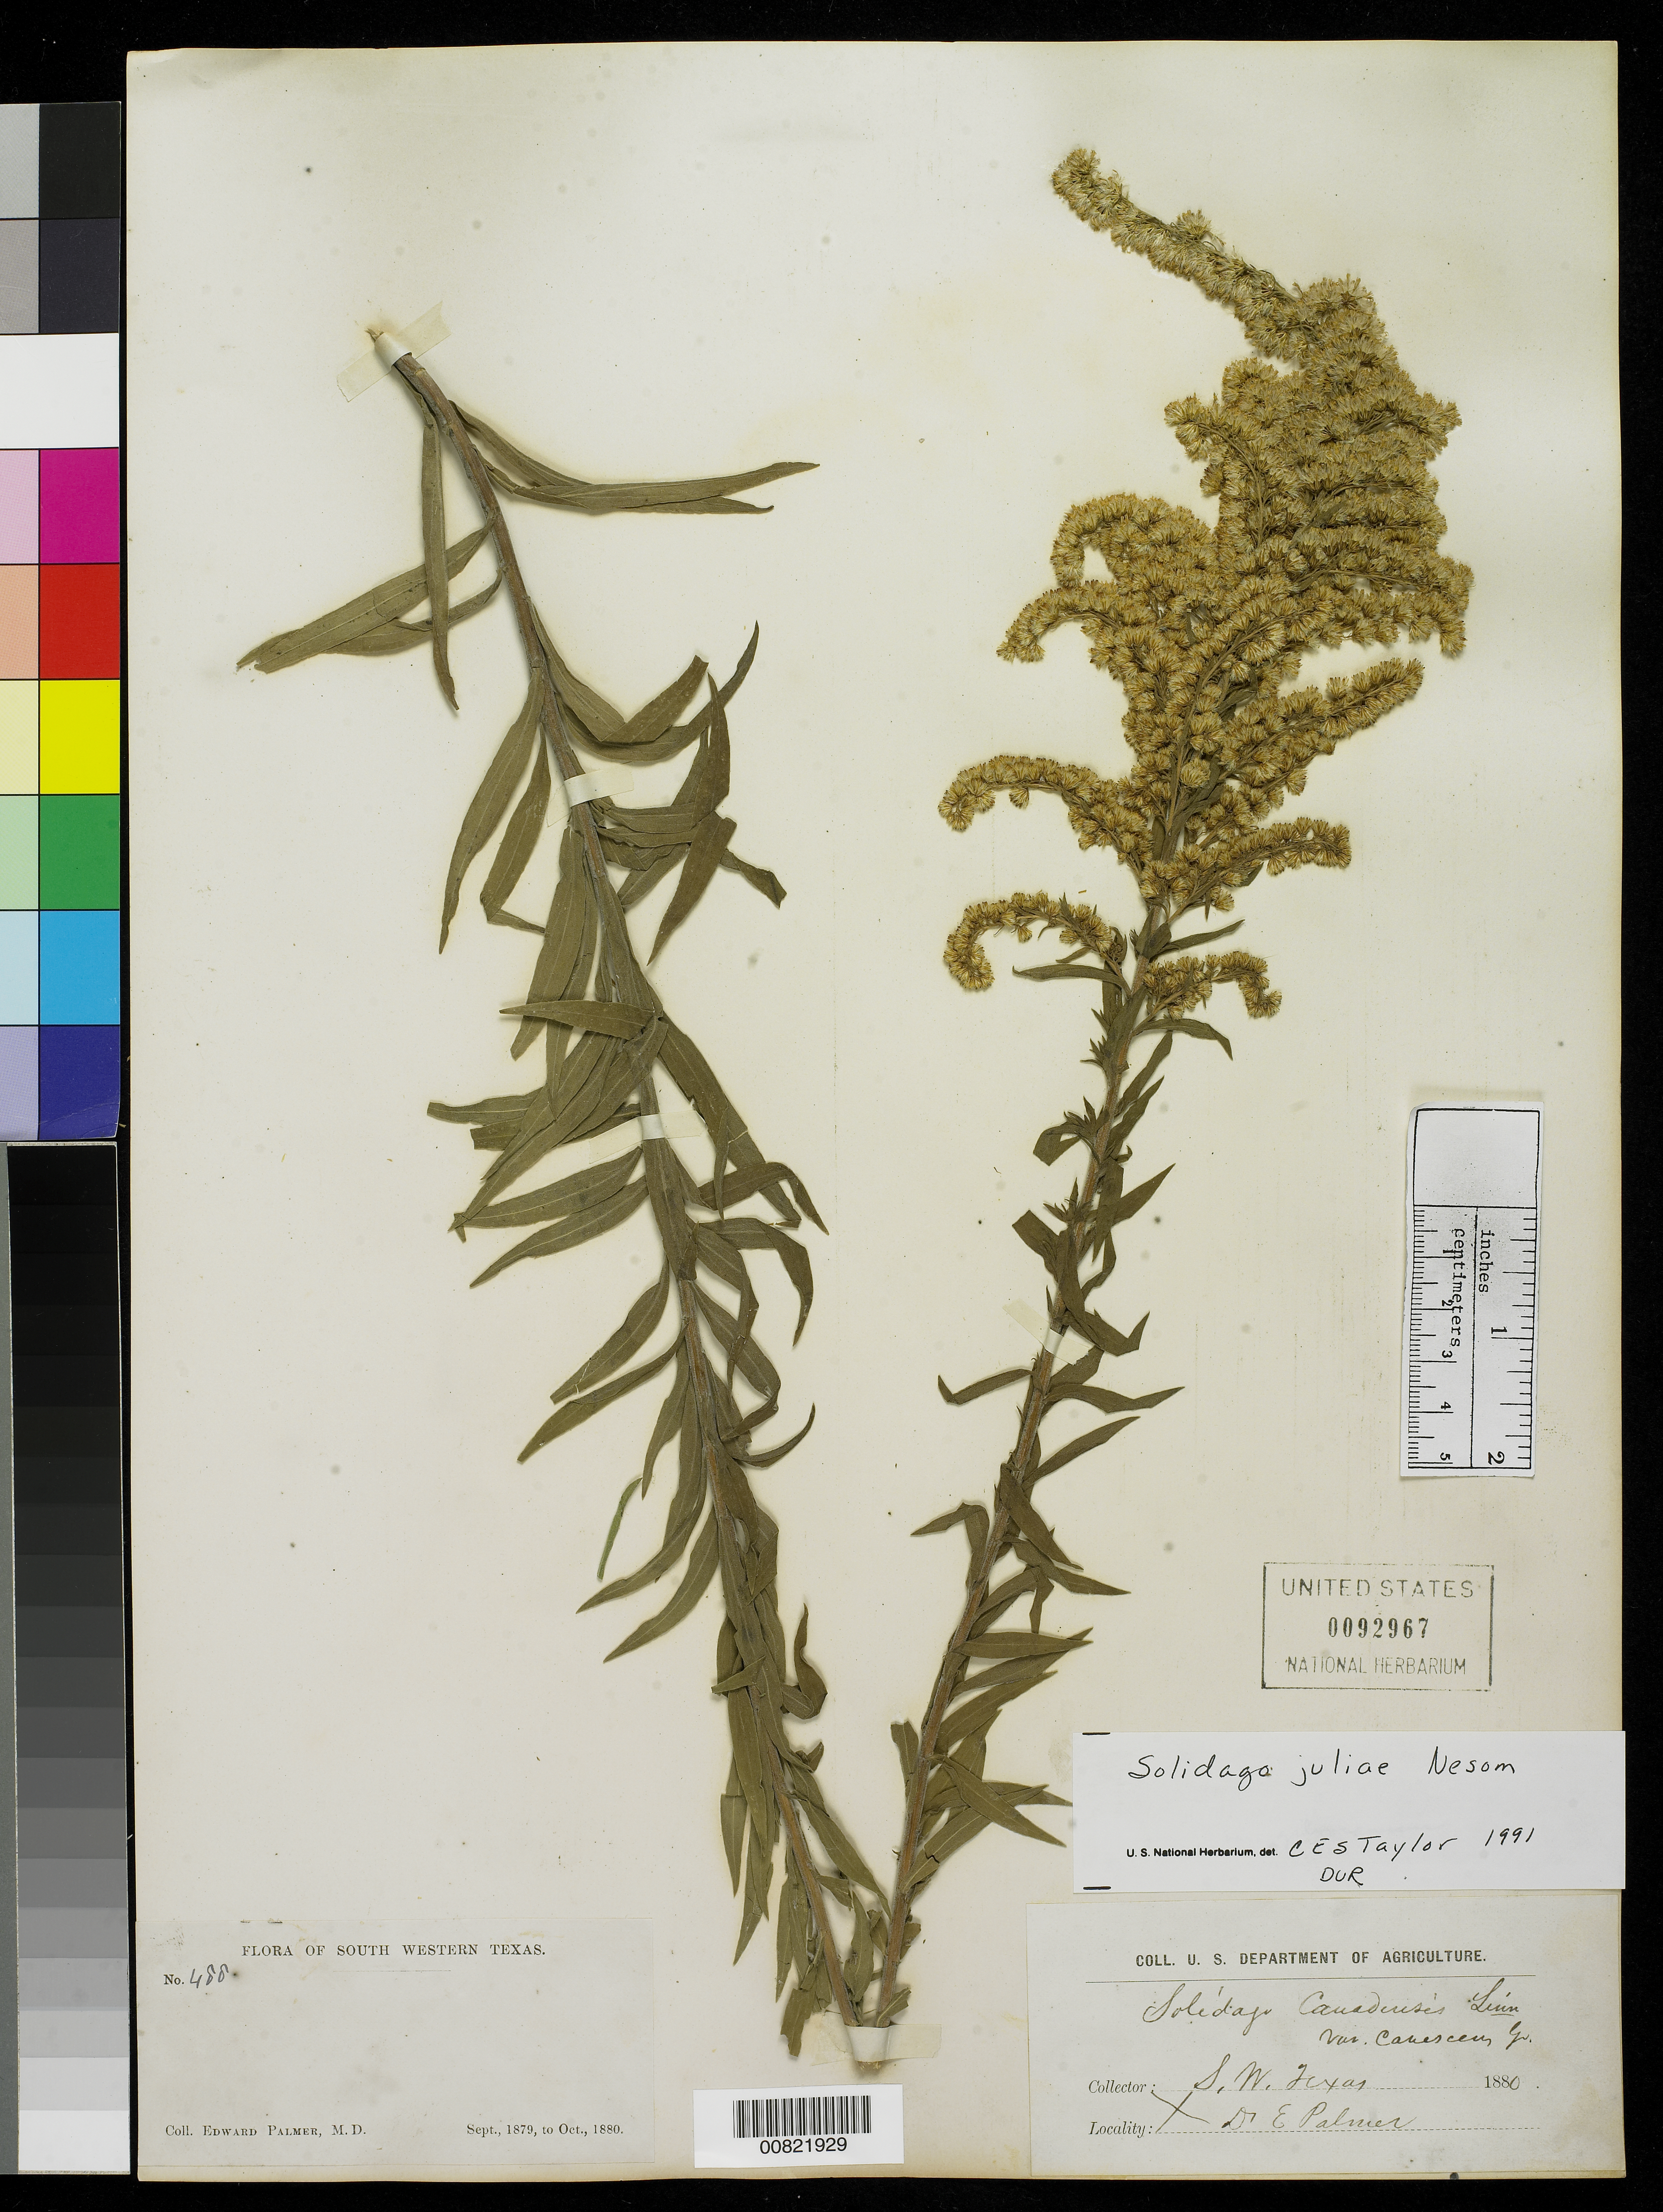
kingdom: Plantae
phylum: Tracheophyta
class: Magnoliopsida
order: Asterales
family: Asteraceae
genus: Solidago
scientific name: Solidago juliae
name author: G.L. Nesom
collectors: E. Palmer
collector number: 488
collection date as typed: Sep 1879 to -- Oct 1880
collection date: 1879-09/1880-10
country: United States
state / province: Texas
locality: South Western Texas.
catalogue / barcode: US 92967